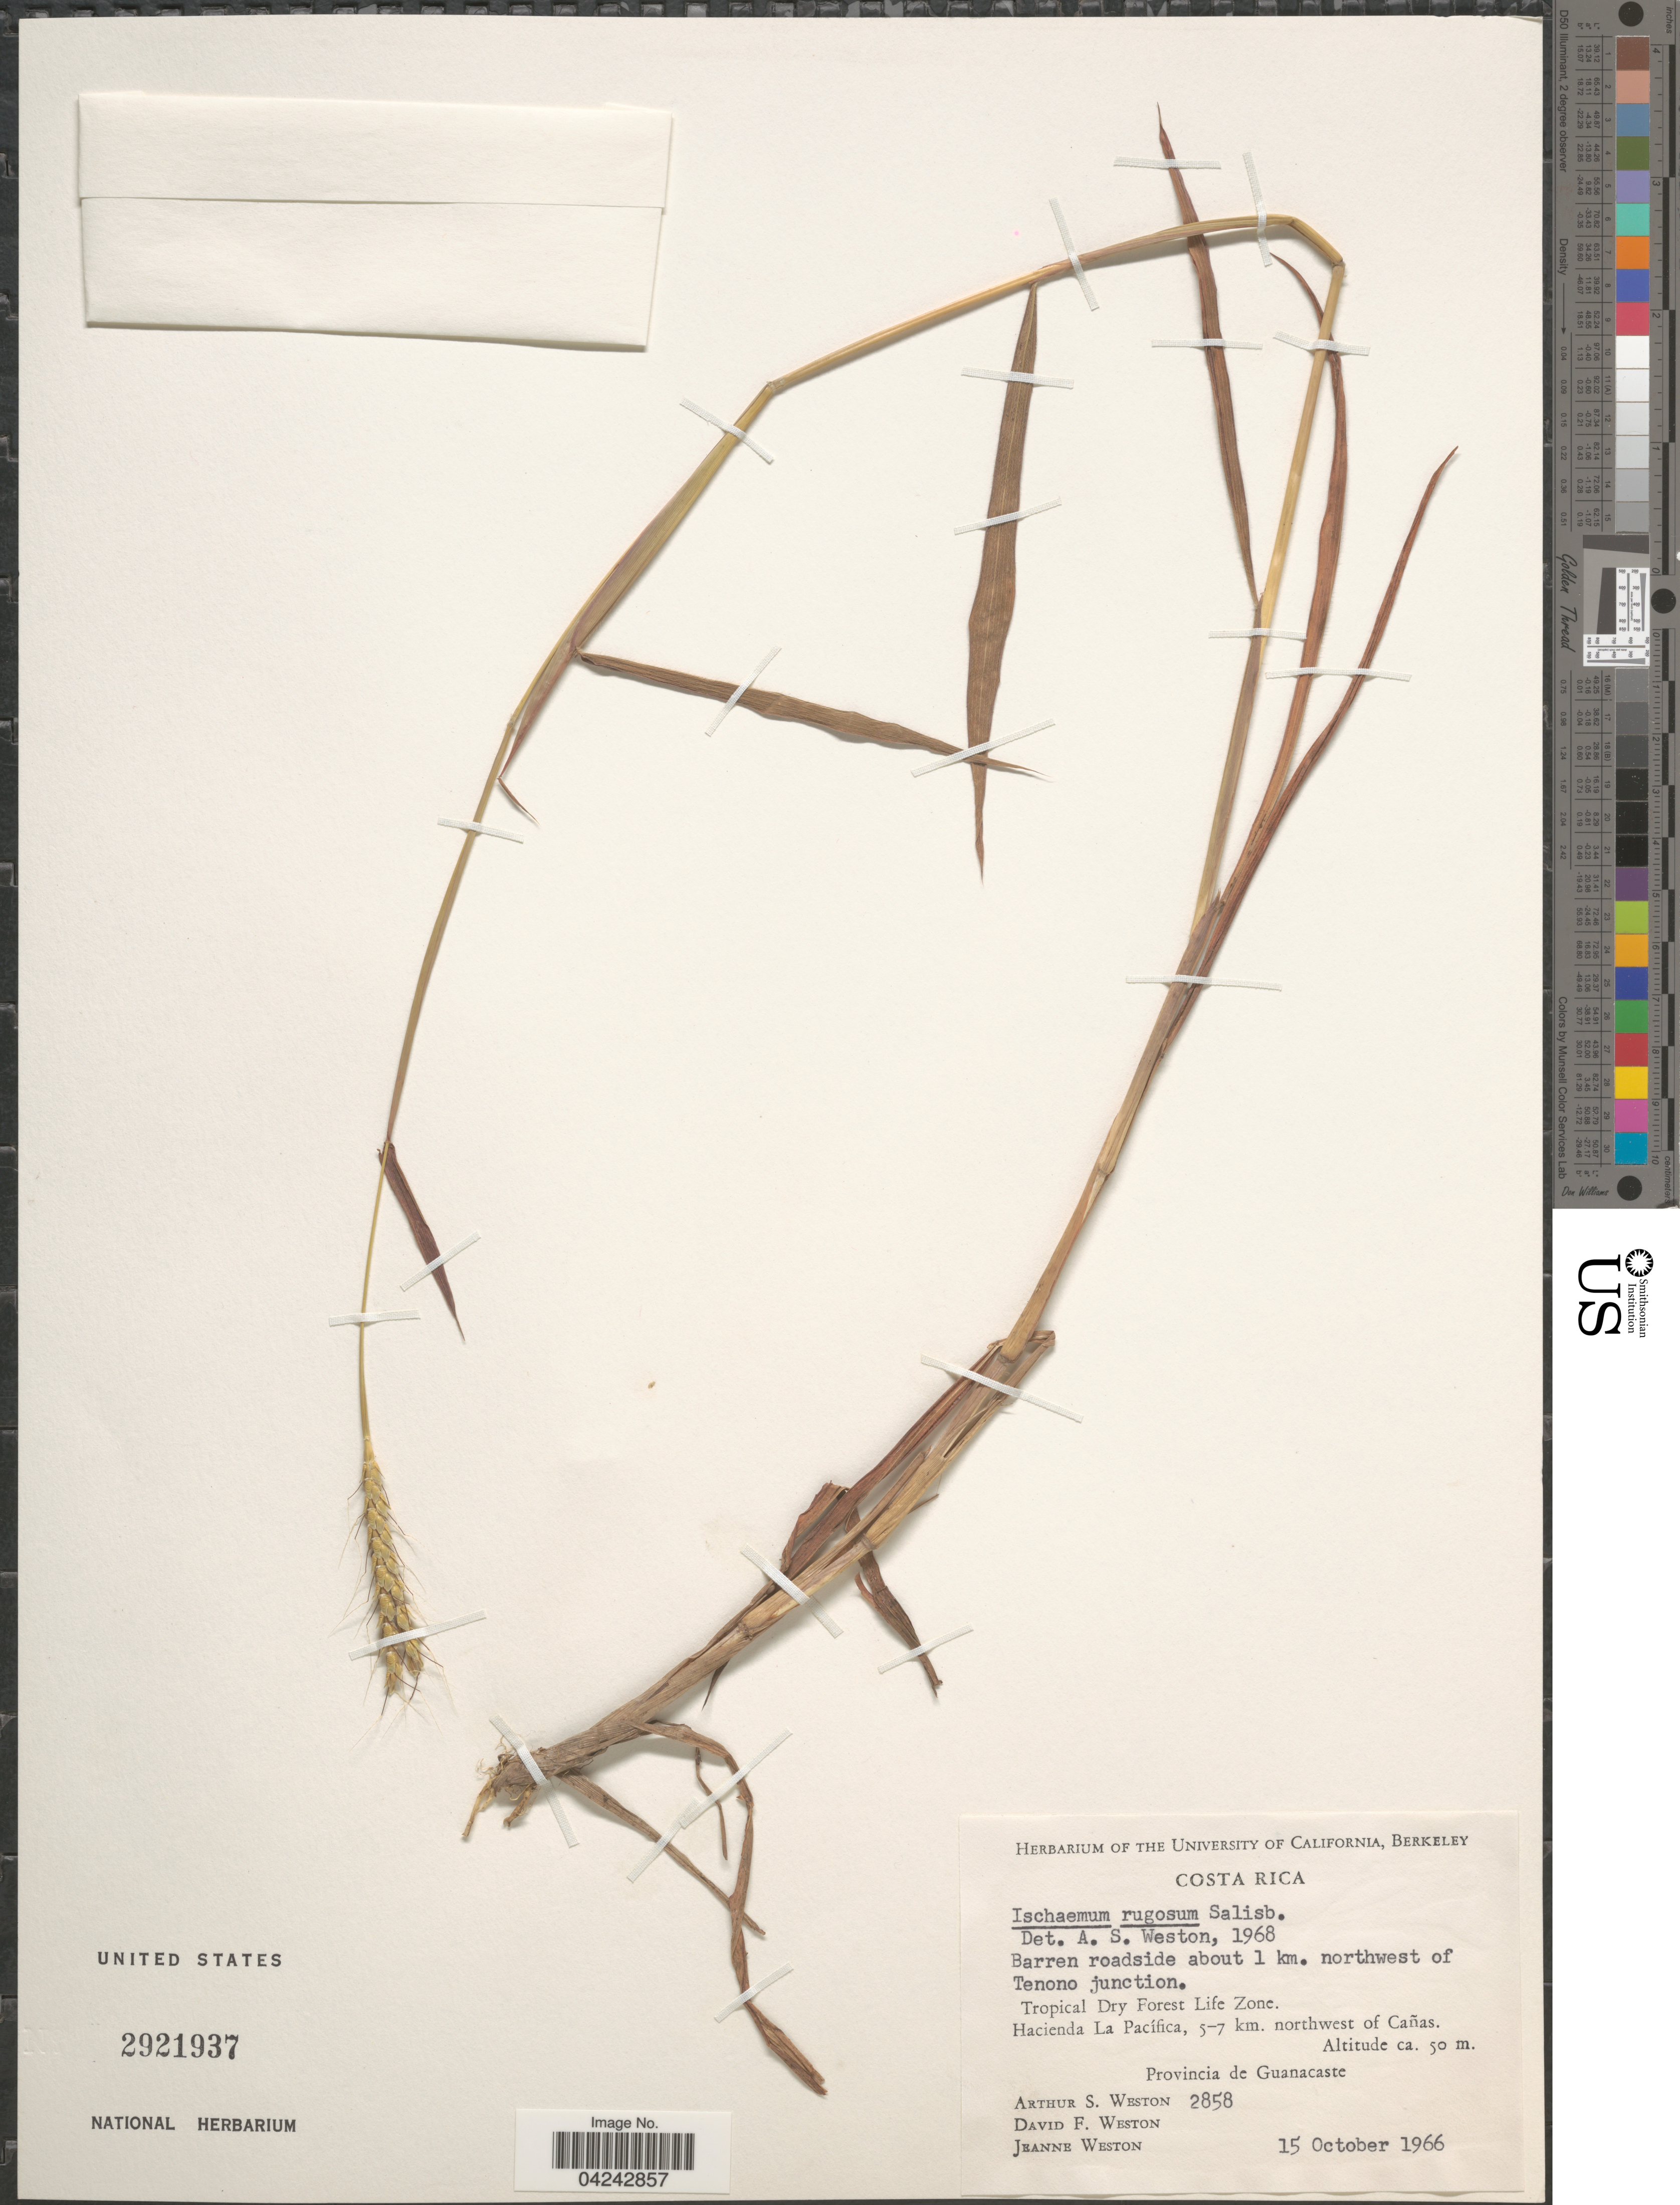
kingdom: Plantae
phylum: Tracheophyta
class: Liliopsida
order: Poales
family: Poaceae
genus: Ischaemum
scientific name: Ischaemum rugosum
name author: Salisb.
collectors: A. Weston, D. Weston & J. Weston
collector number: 2858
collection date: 1966-10-15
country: Costa Rica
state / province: Guanacaste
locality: Barren roadside about 1 km. northwest of Tenono junction. Tropical Dry Forest Life Zone. Hacienda La Pacífica, 5-7 km. northwest of Cañas.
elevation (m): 50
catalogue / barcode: US 2921937